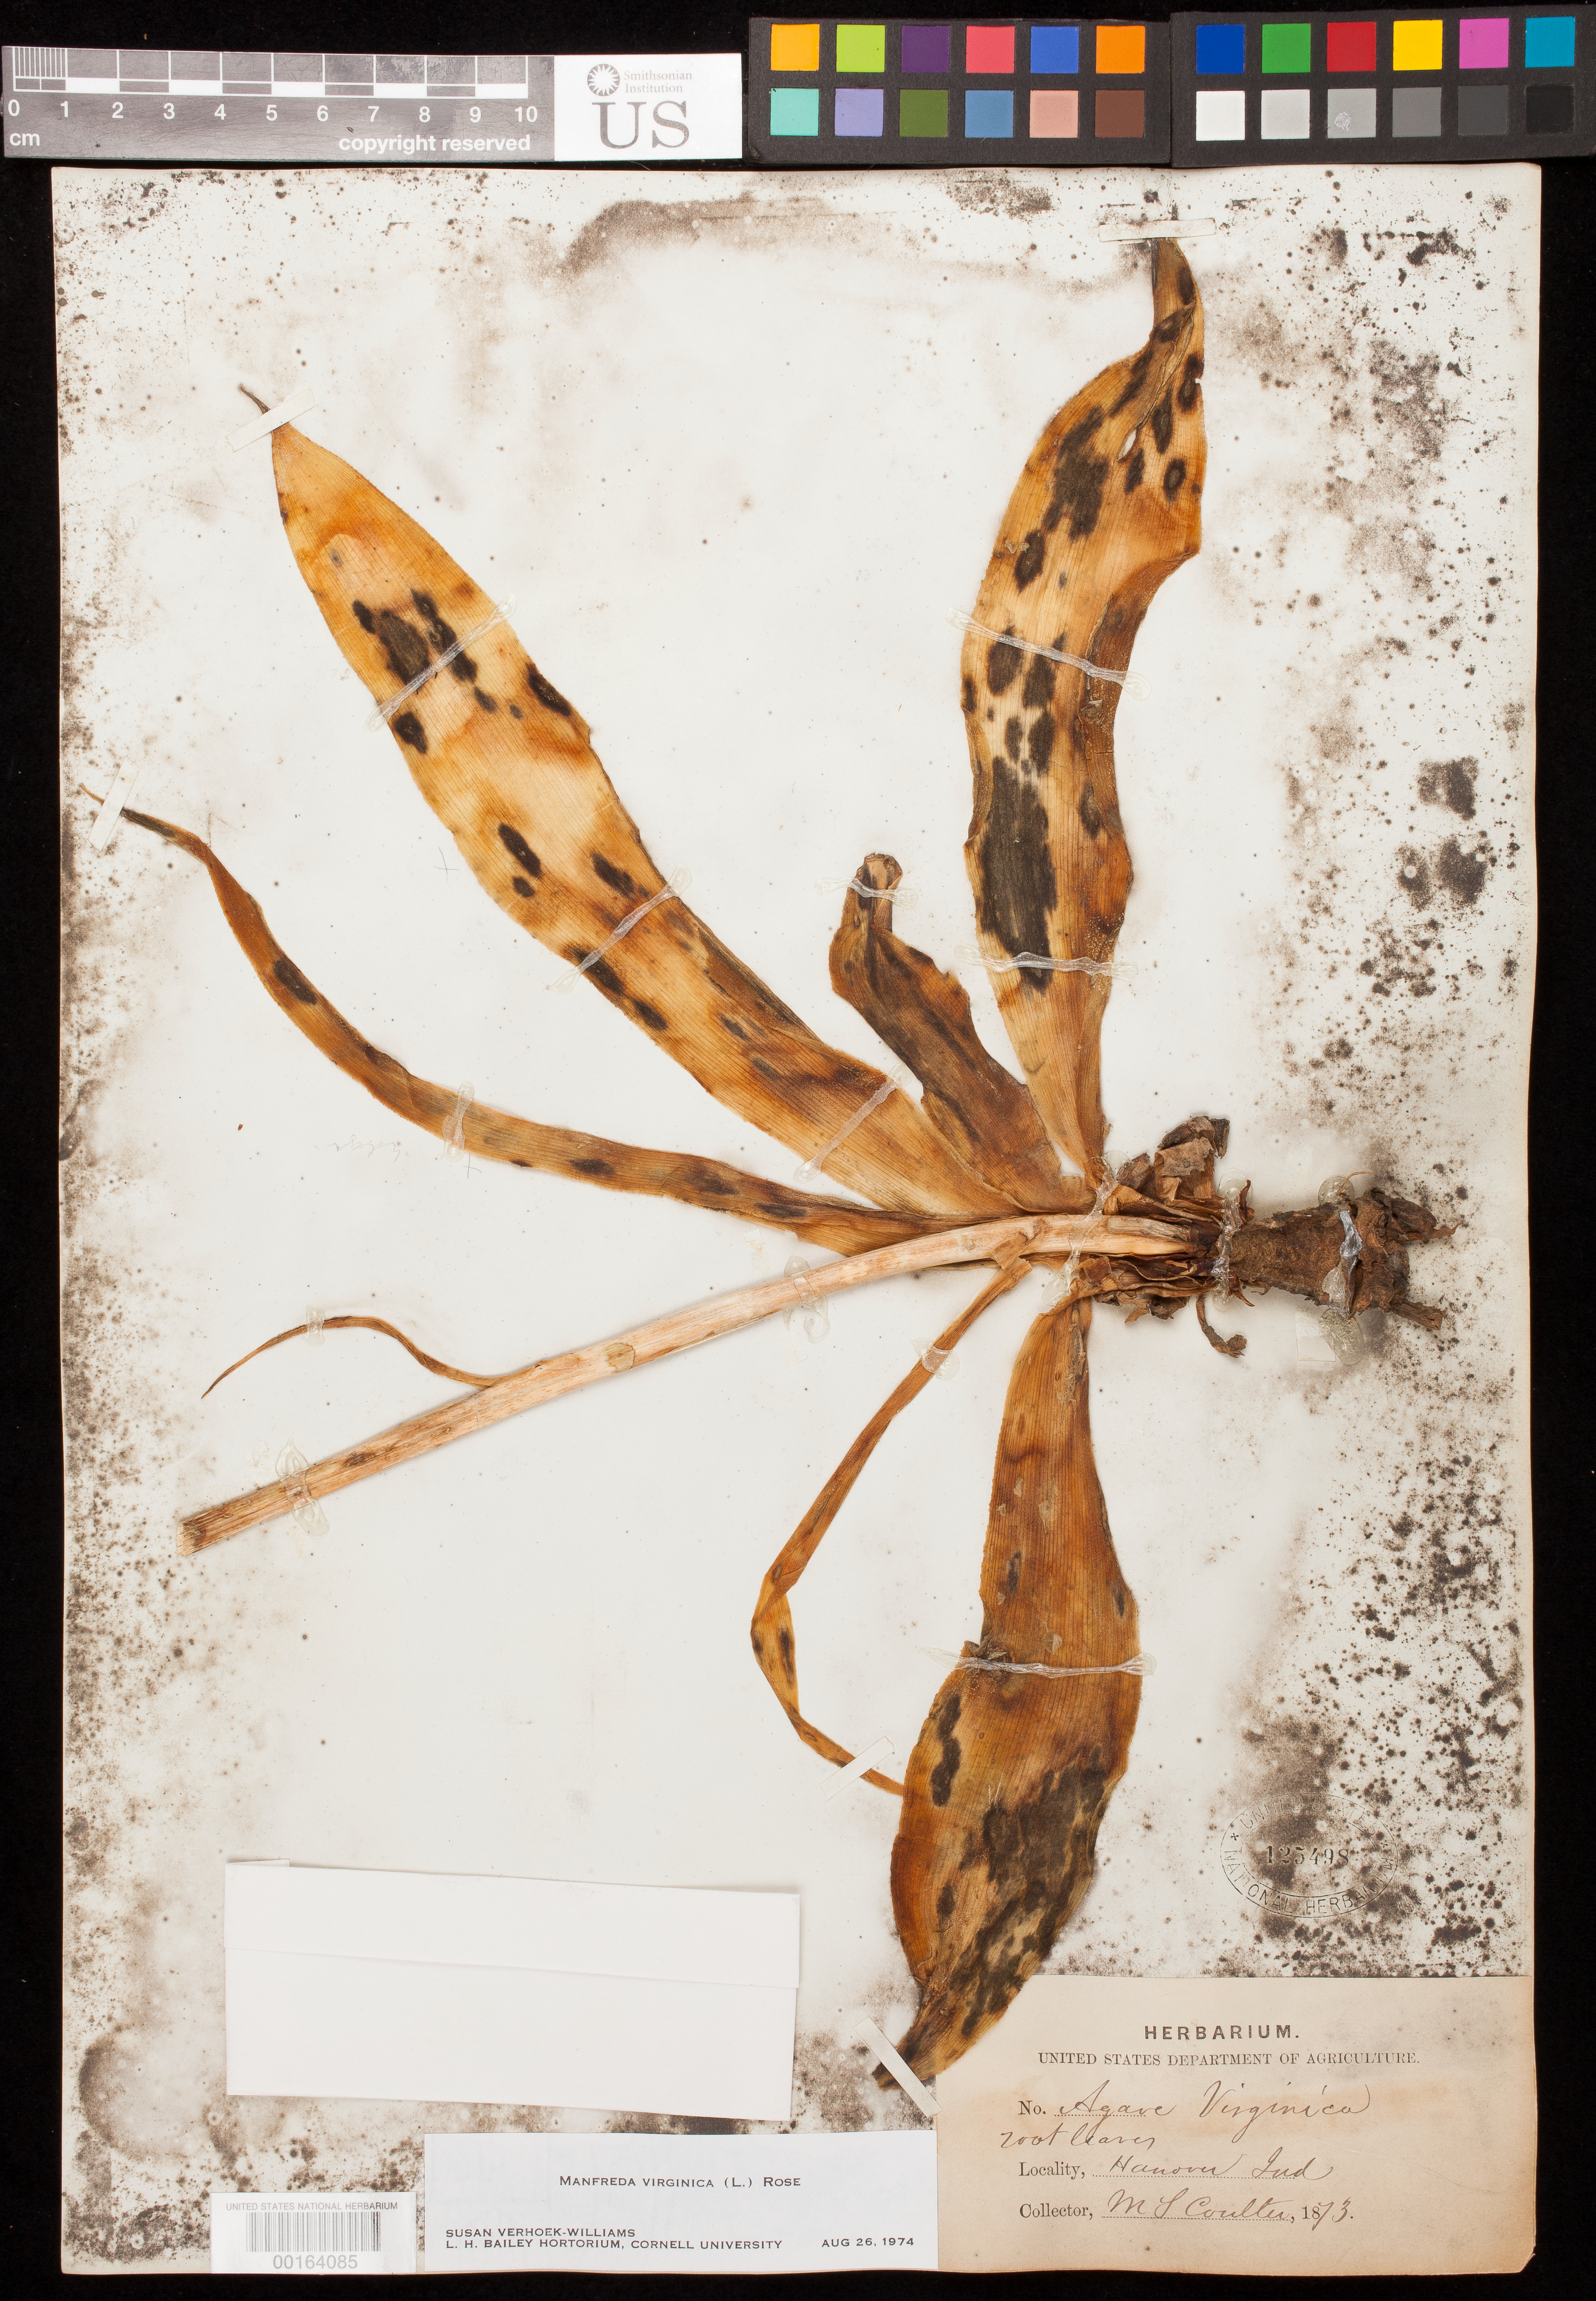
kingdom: Plantae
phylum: Tracheophyta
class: Liliopsida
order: Asparagales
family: Asparagaceae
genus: Manfreda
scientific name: Manfreda virginica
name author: (L.) Salisb. ex Rose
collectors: M. L. Coulter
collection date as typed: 1873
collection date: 1873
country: United States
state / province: Indiana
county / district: Jefferson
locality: Hanover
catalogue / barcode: US 125498